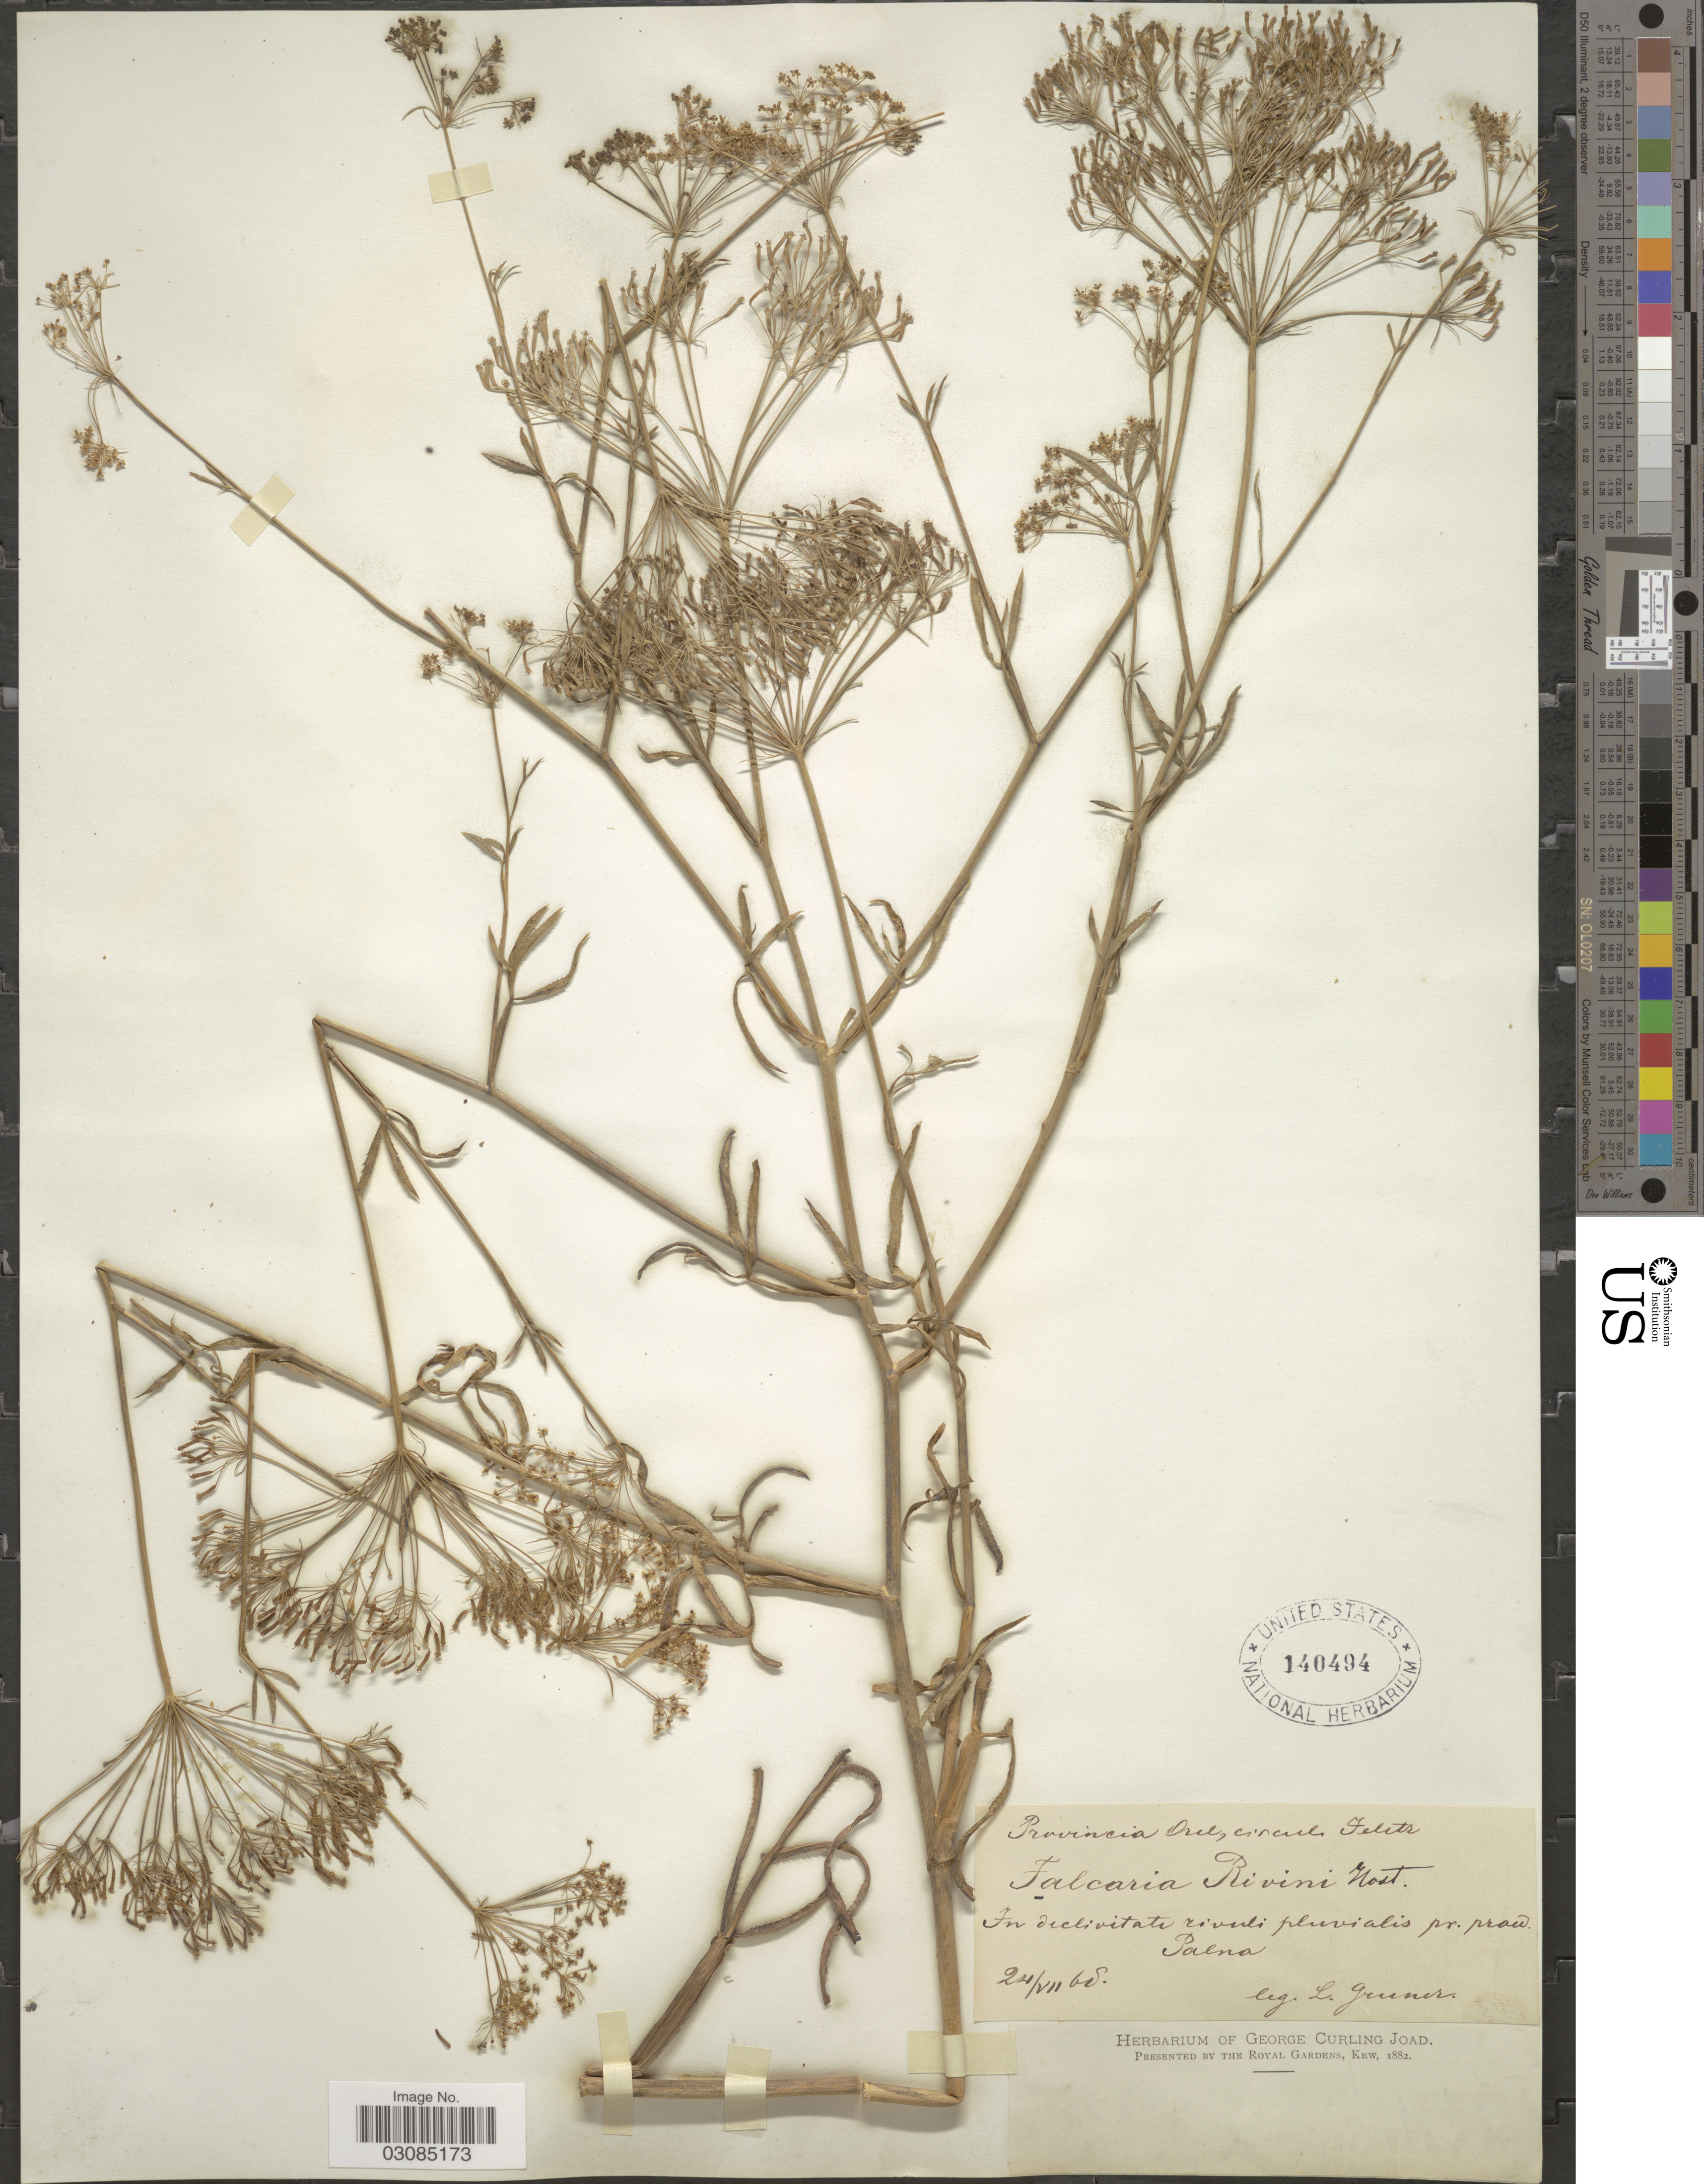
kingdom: Plantae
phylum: Tracheophyta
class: Magnoliopsida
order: Apiales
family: Apiaceae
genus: Falcaria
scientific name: Falcaria rivini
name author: Host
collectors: L. Grunner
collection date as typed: Transcribed d/m/y: 24/7/68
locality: Provincia Orel. In declivitate rivuli pluvialis pr. praud [interpreted] Palna.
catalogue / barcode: US 140494